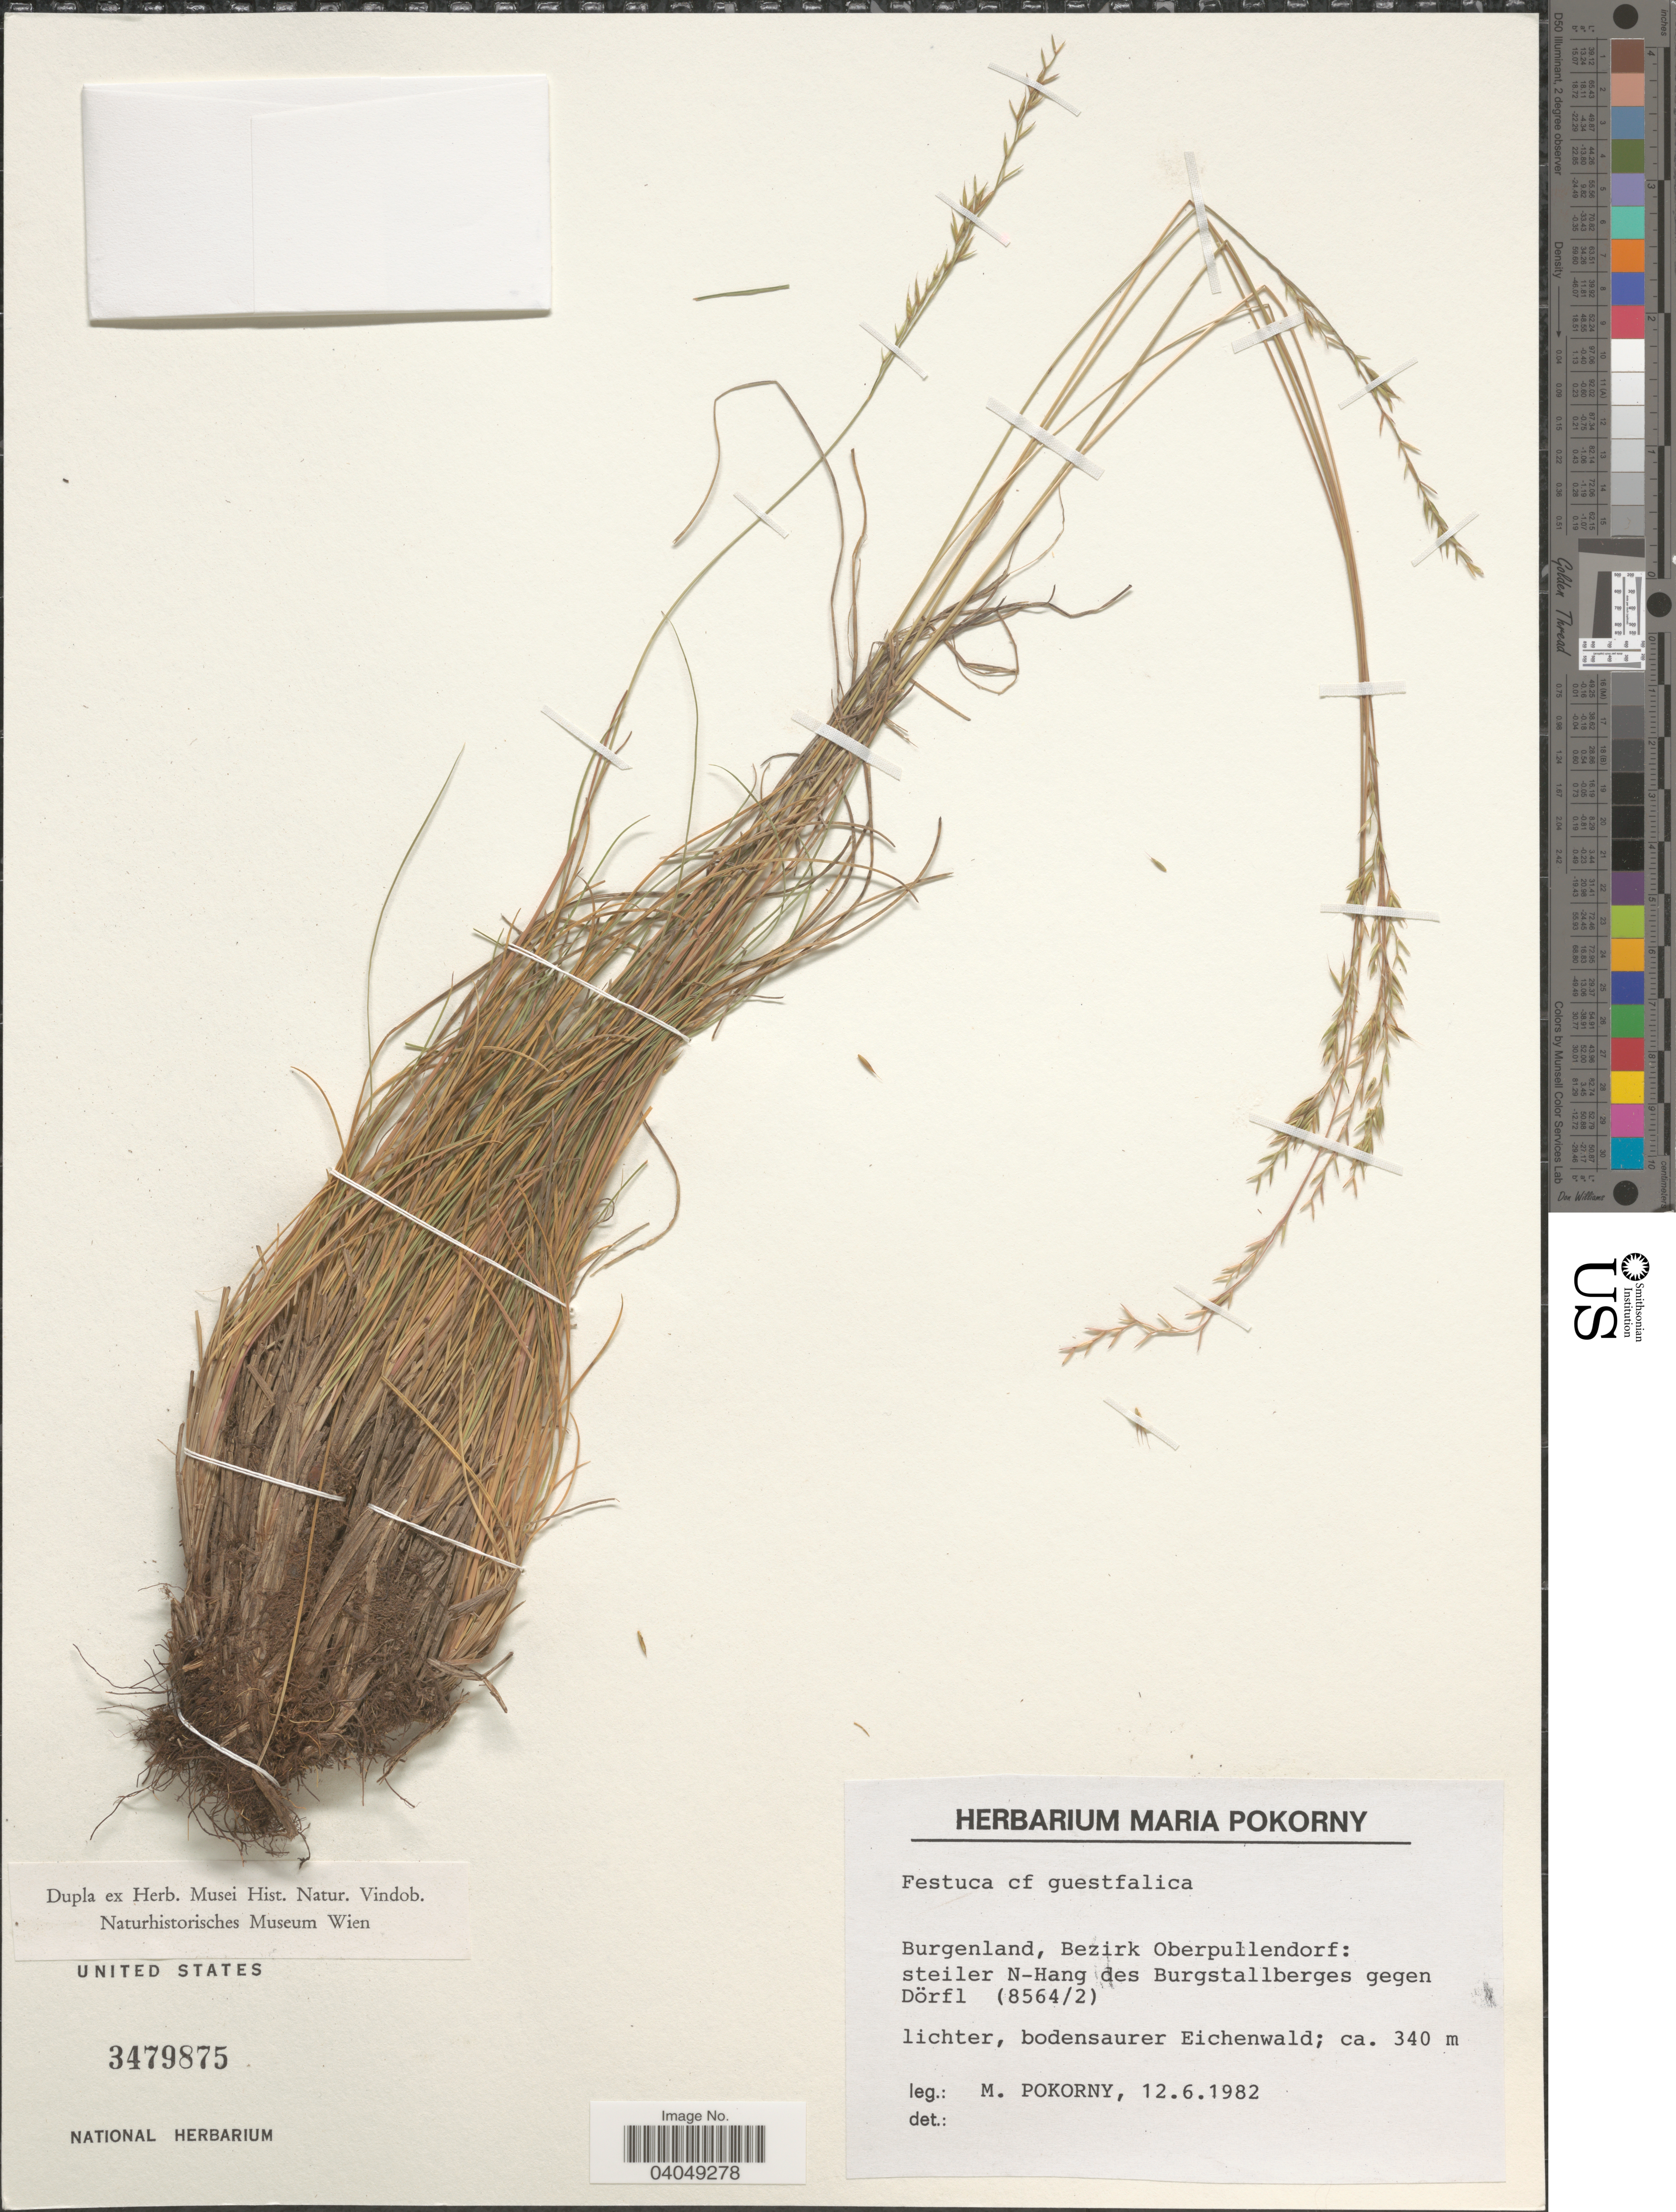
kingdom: Plantae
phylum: Tracheophyta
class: Liliopsida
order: Poales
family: Poaceae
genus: Festuca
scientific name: Festuca guestfalica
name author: Boenning. ex Rchb.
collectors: M. Pokorny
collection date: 1982-06-12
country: Austria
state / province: Burgenland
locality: Bezirk Oberpullendorf: steiler N-Hang des Burgstallberges gegen Dörfl.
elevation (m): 340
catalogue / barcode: US 3479875